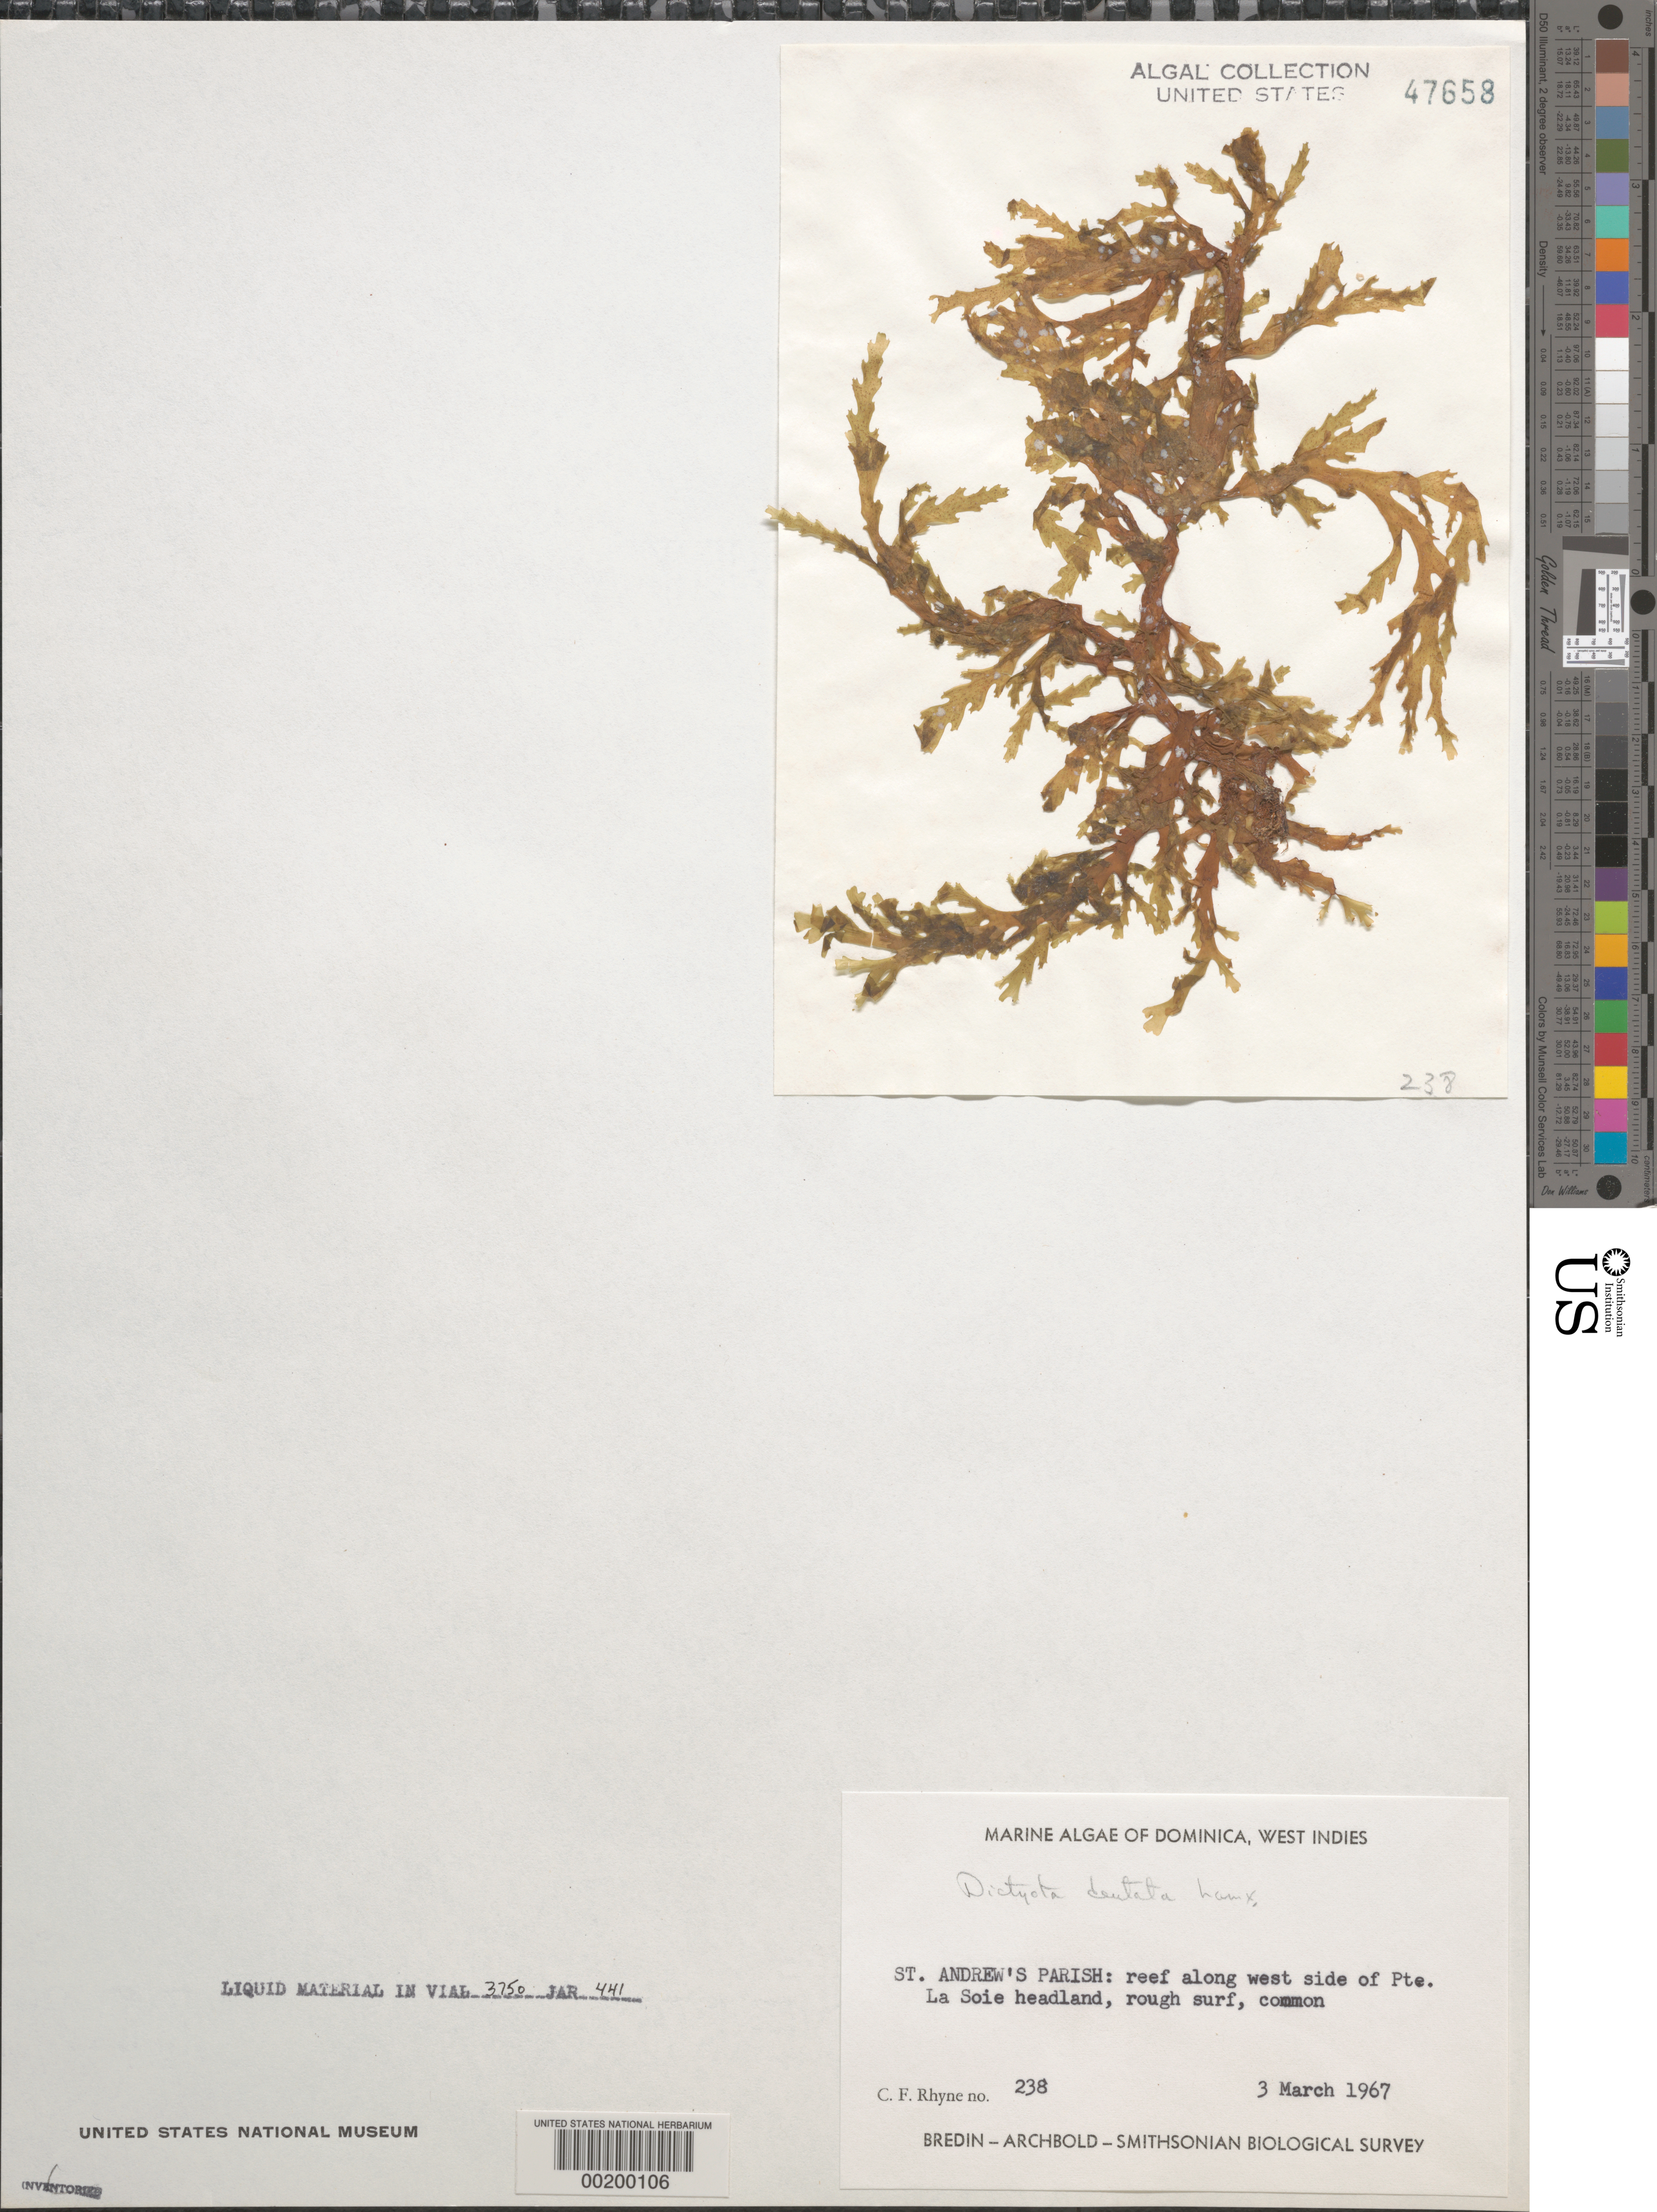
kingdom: Chromista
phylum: Ochrophyta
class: Phaeophyceae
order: Dictyotales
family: Dictyotaceae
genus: Dictyota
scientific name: Dictyota mertensii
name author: (C. Mart.) Kütz.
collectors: C. Rhyne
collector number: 238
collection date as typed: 03 Mar 1967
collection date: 1967-03-03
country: Dominica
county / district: St. Andrew's Parish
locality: Pointe de Soie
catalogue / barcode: US 47658